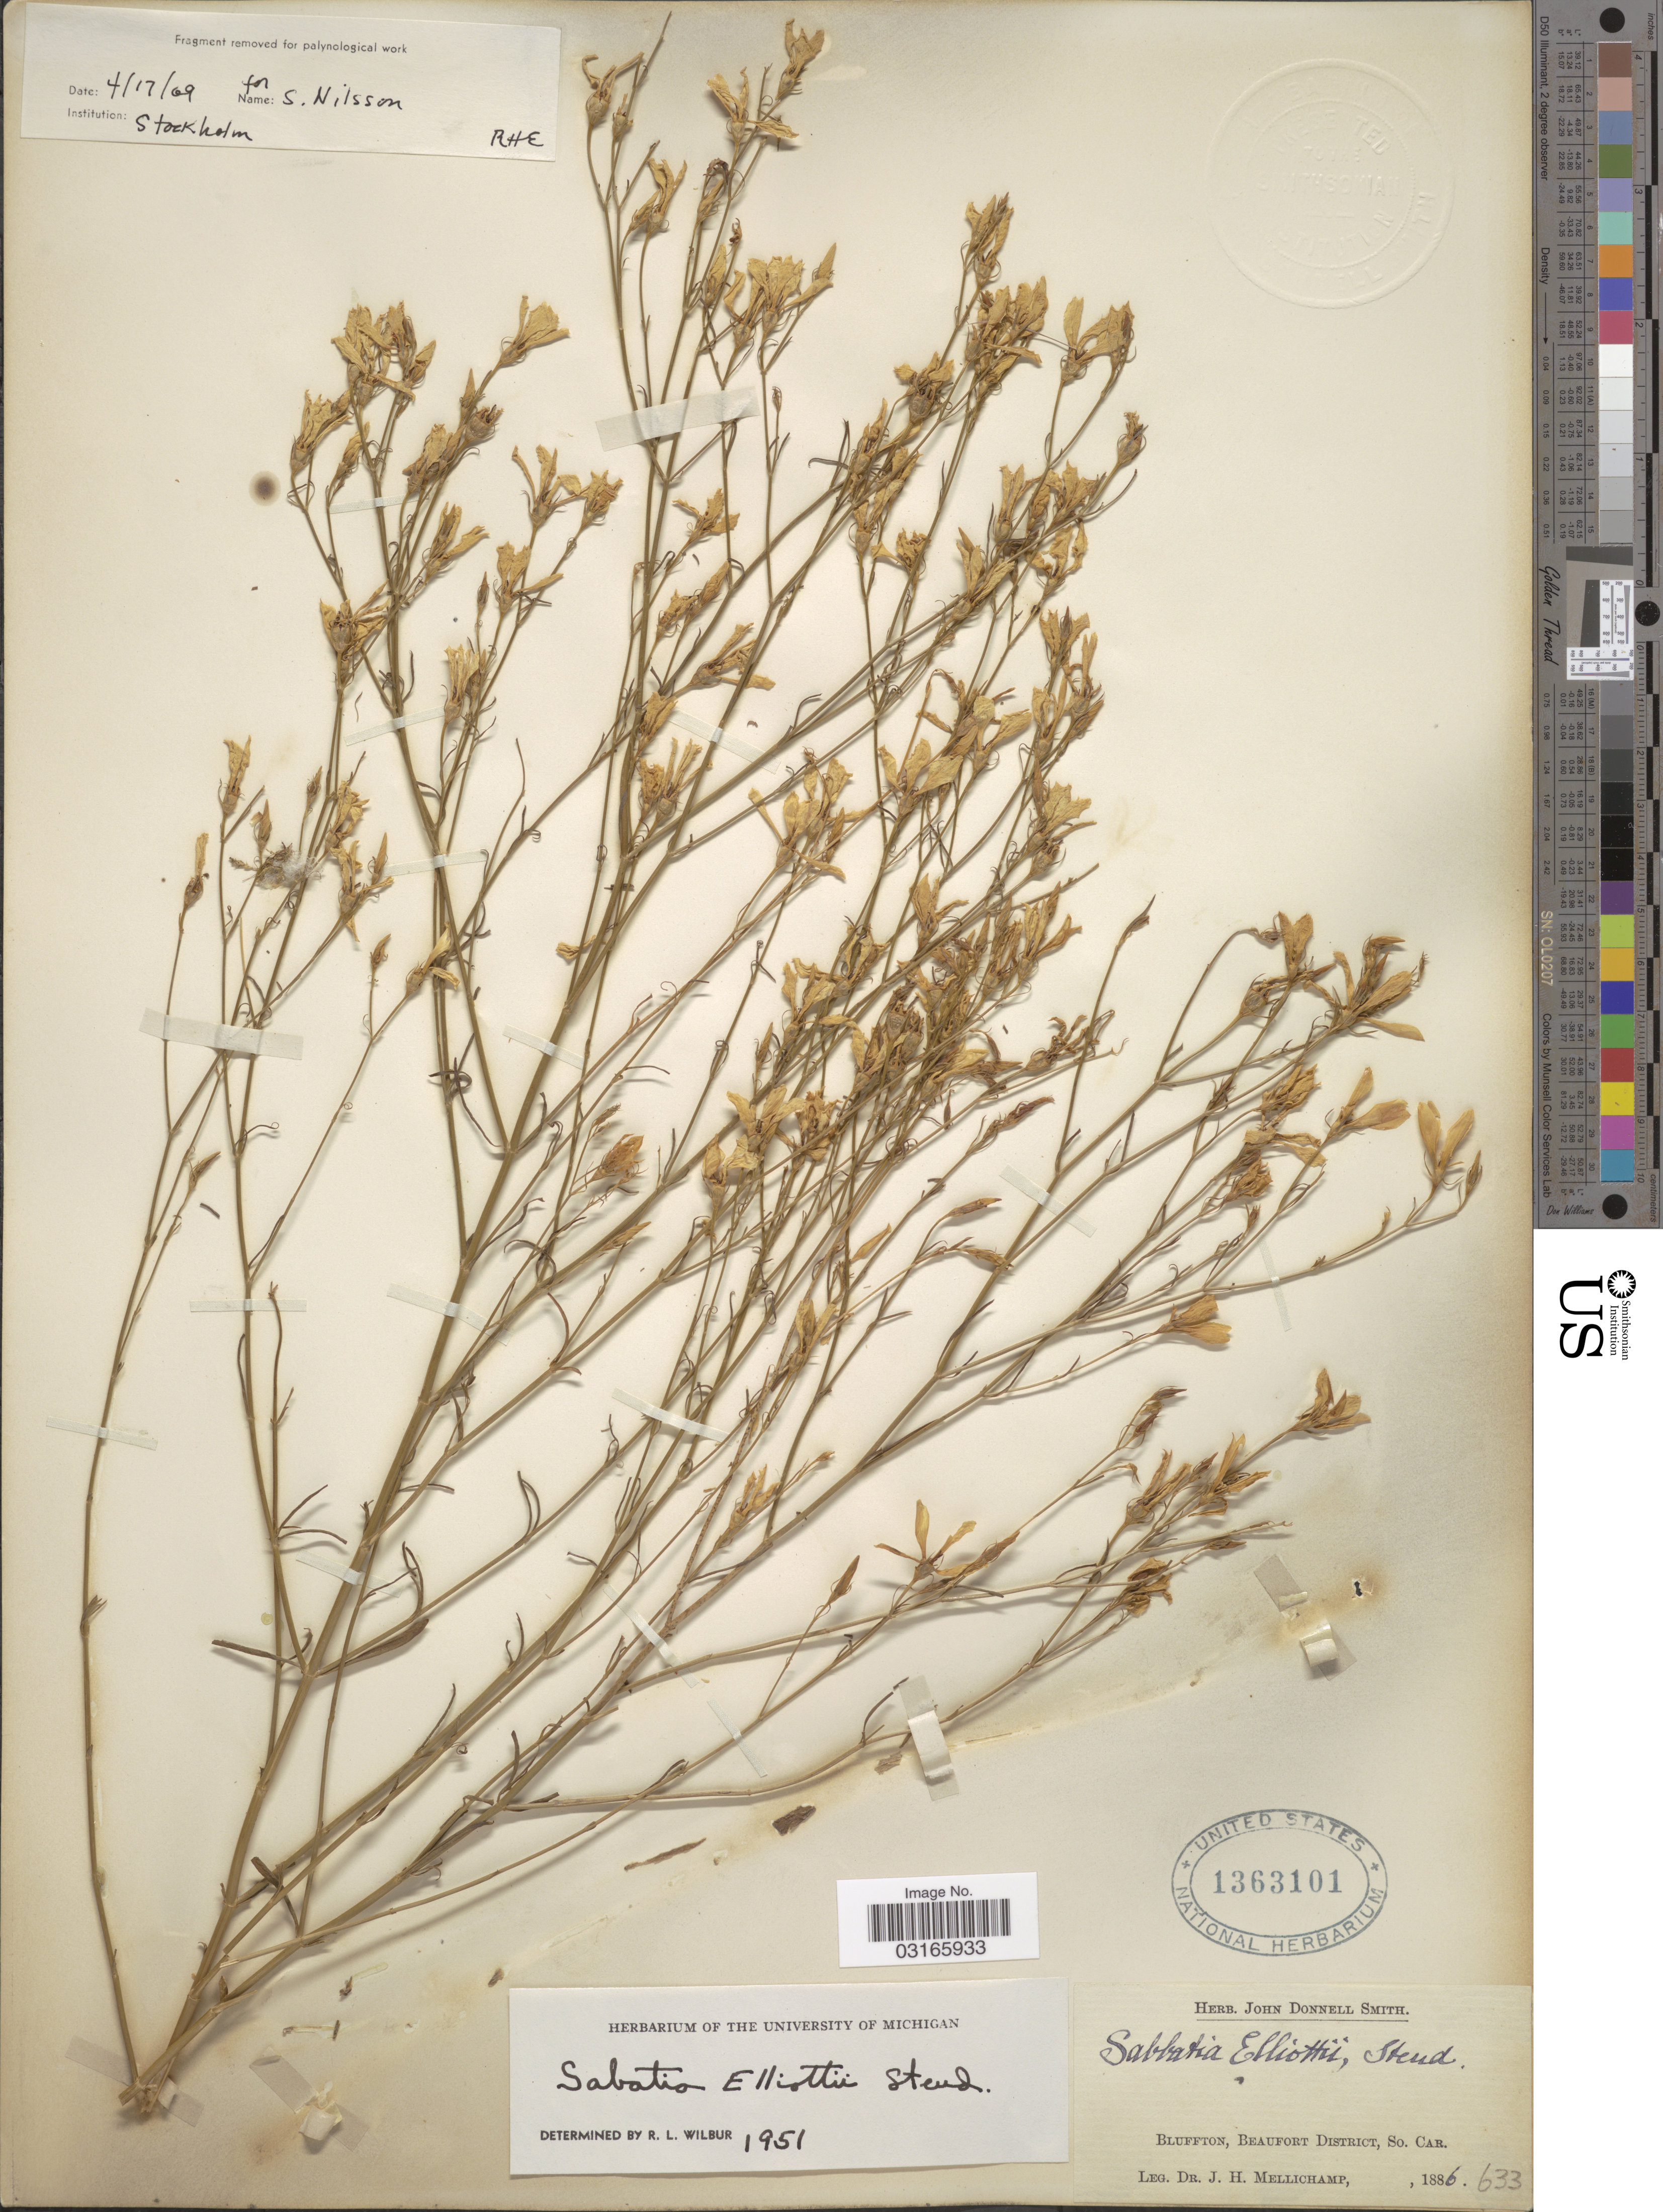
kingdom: Plantae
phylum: Tracheophyta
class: Magnoliopsida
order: Gentianales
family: Gentianaceae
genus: Sabatia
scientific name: Sabatia brevifolia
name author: Raf.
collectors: J. H. Mellichamp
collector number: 633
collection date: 1886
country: United States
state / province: South Carolina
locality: Bluffton, Beaufort District, So. Car.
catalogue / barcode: US 1363101